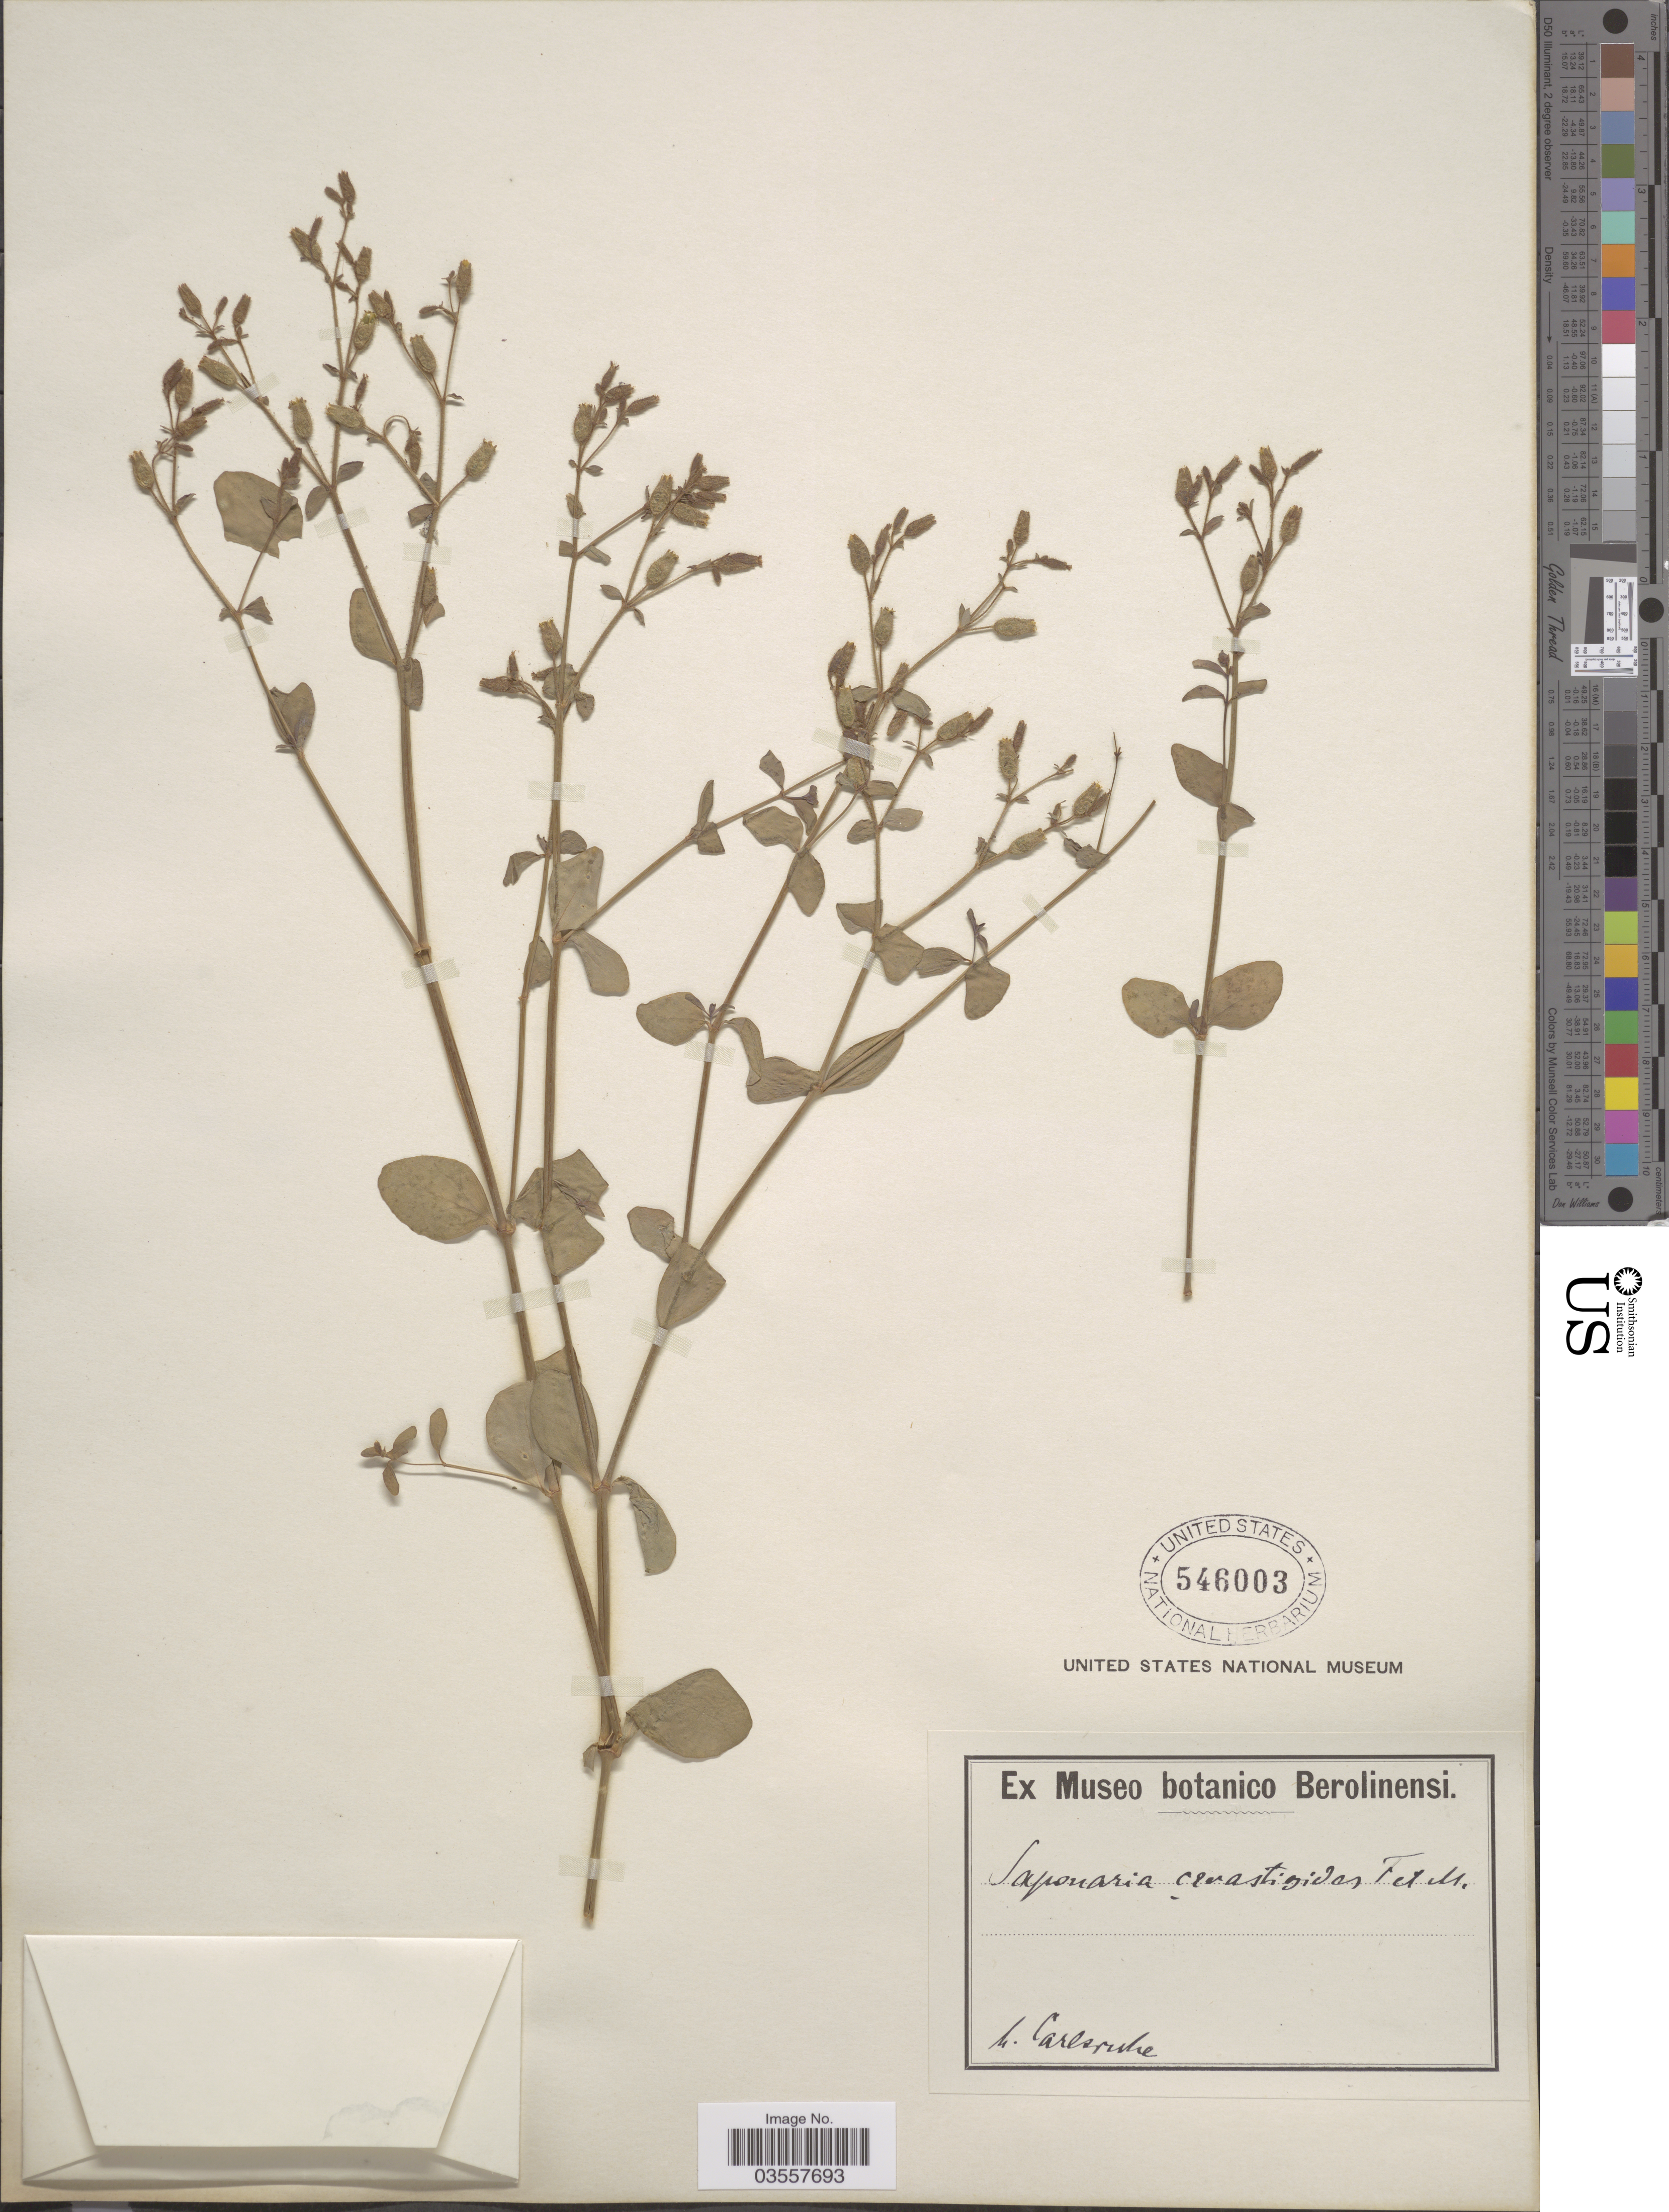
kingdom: Plantae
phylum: Tracheophyta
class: Magnoliopsida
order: Caryophyllales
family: Caryophyllaceae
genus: Saponaria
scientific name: Saponaria cerastoides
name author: Fisch. ex C.A. Mey.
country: Germany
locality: H. Carlsruhe.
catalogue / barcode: US 546003